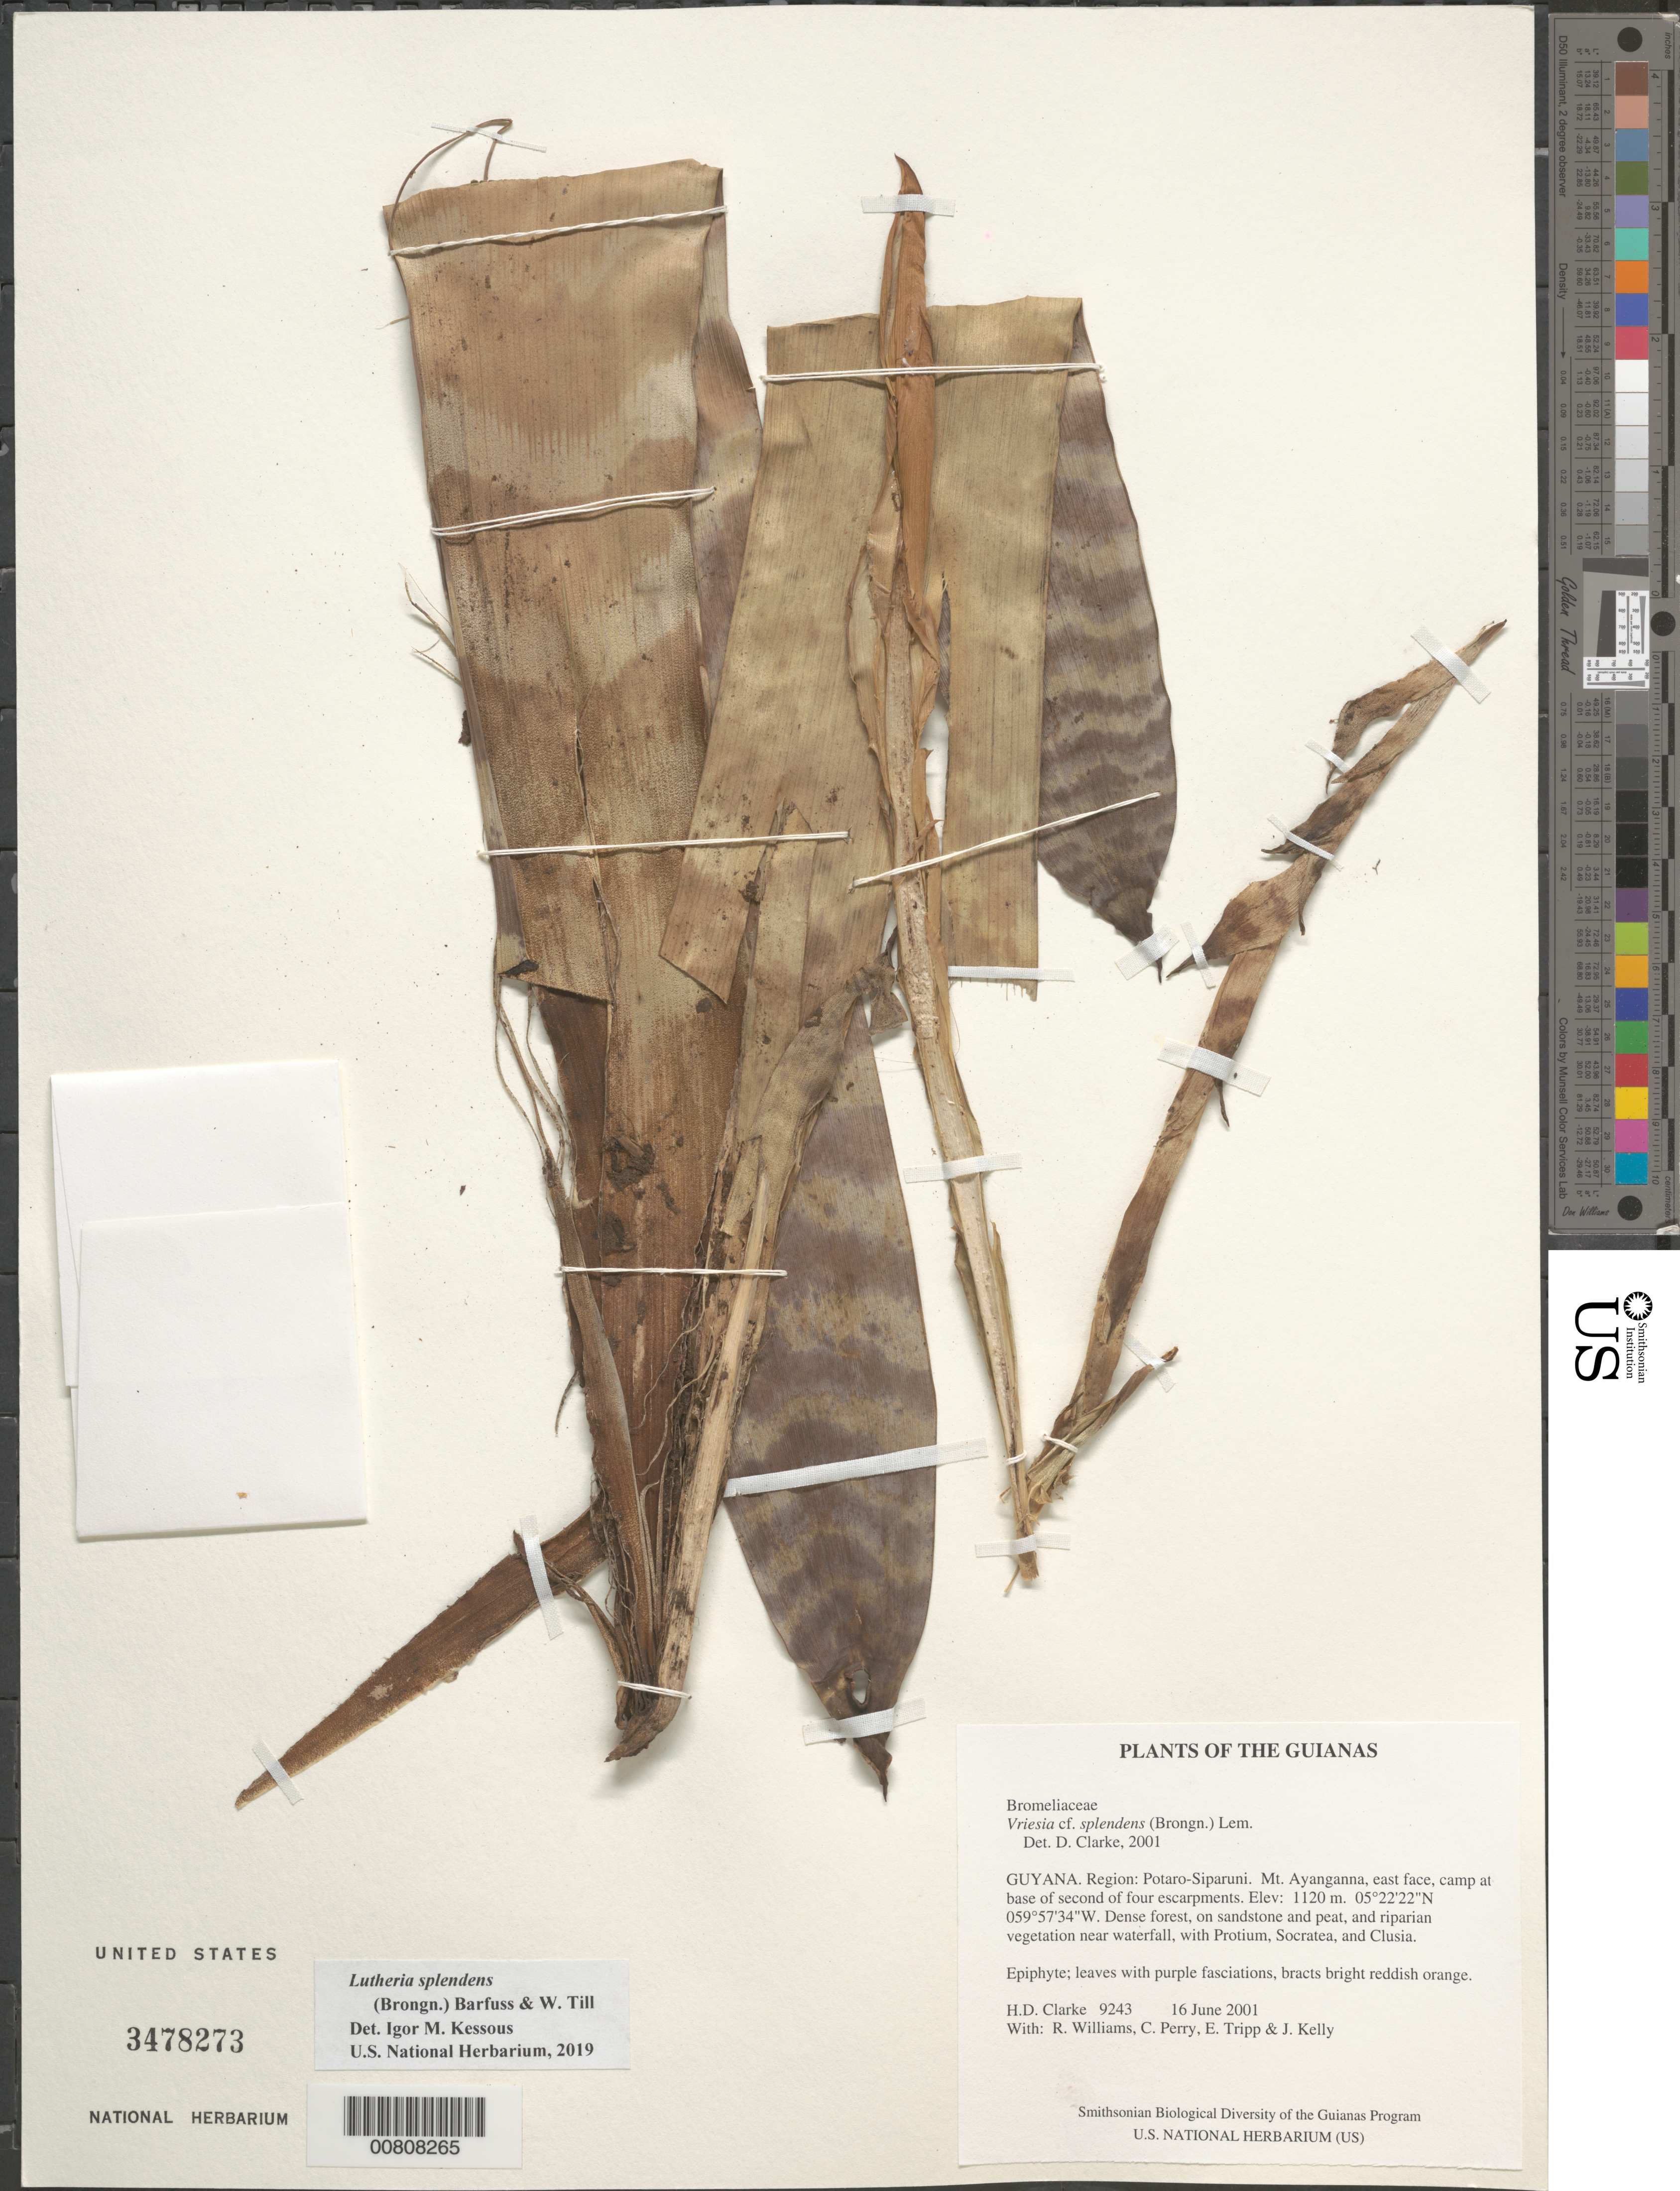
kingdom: Plantae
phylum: Tracheophyta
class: Liliopsida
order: Poales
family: Bromeliaceae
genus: Lutheria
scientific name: Lutheria splendens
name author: (Brongn.) W. Till & Barfuss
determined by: Kessous, Igor M.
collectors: H. D. Clarke, R. Williams, C. Perry, E. Tripp & J. Kelly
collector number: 9243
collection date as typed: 16 June 2001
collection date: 2001-06-16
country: Guyana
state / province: Potaro-Siparuni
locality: Mt. Ayanganna, east face, camp at base of second of four escarpments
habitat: Dense forest, on sandstone and peat, and riparian vegetation near waterfall, with Protium, Socratea, and Clusia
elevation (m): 1120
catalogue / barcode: US 3478273